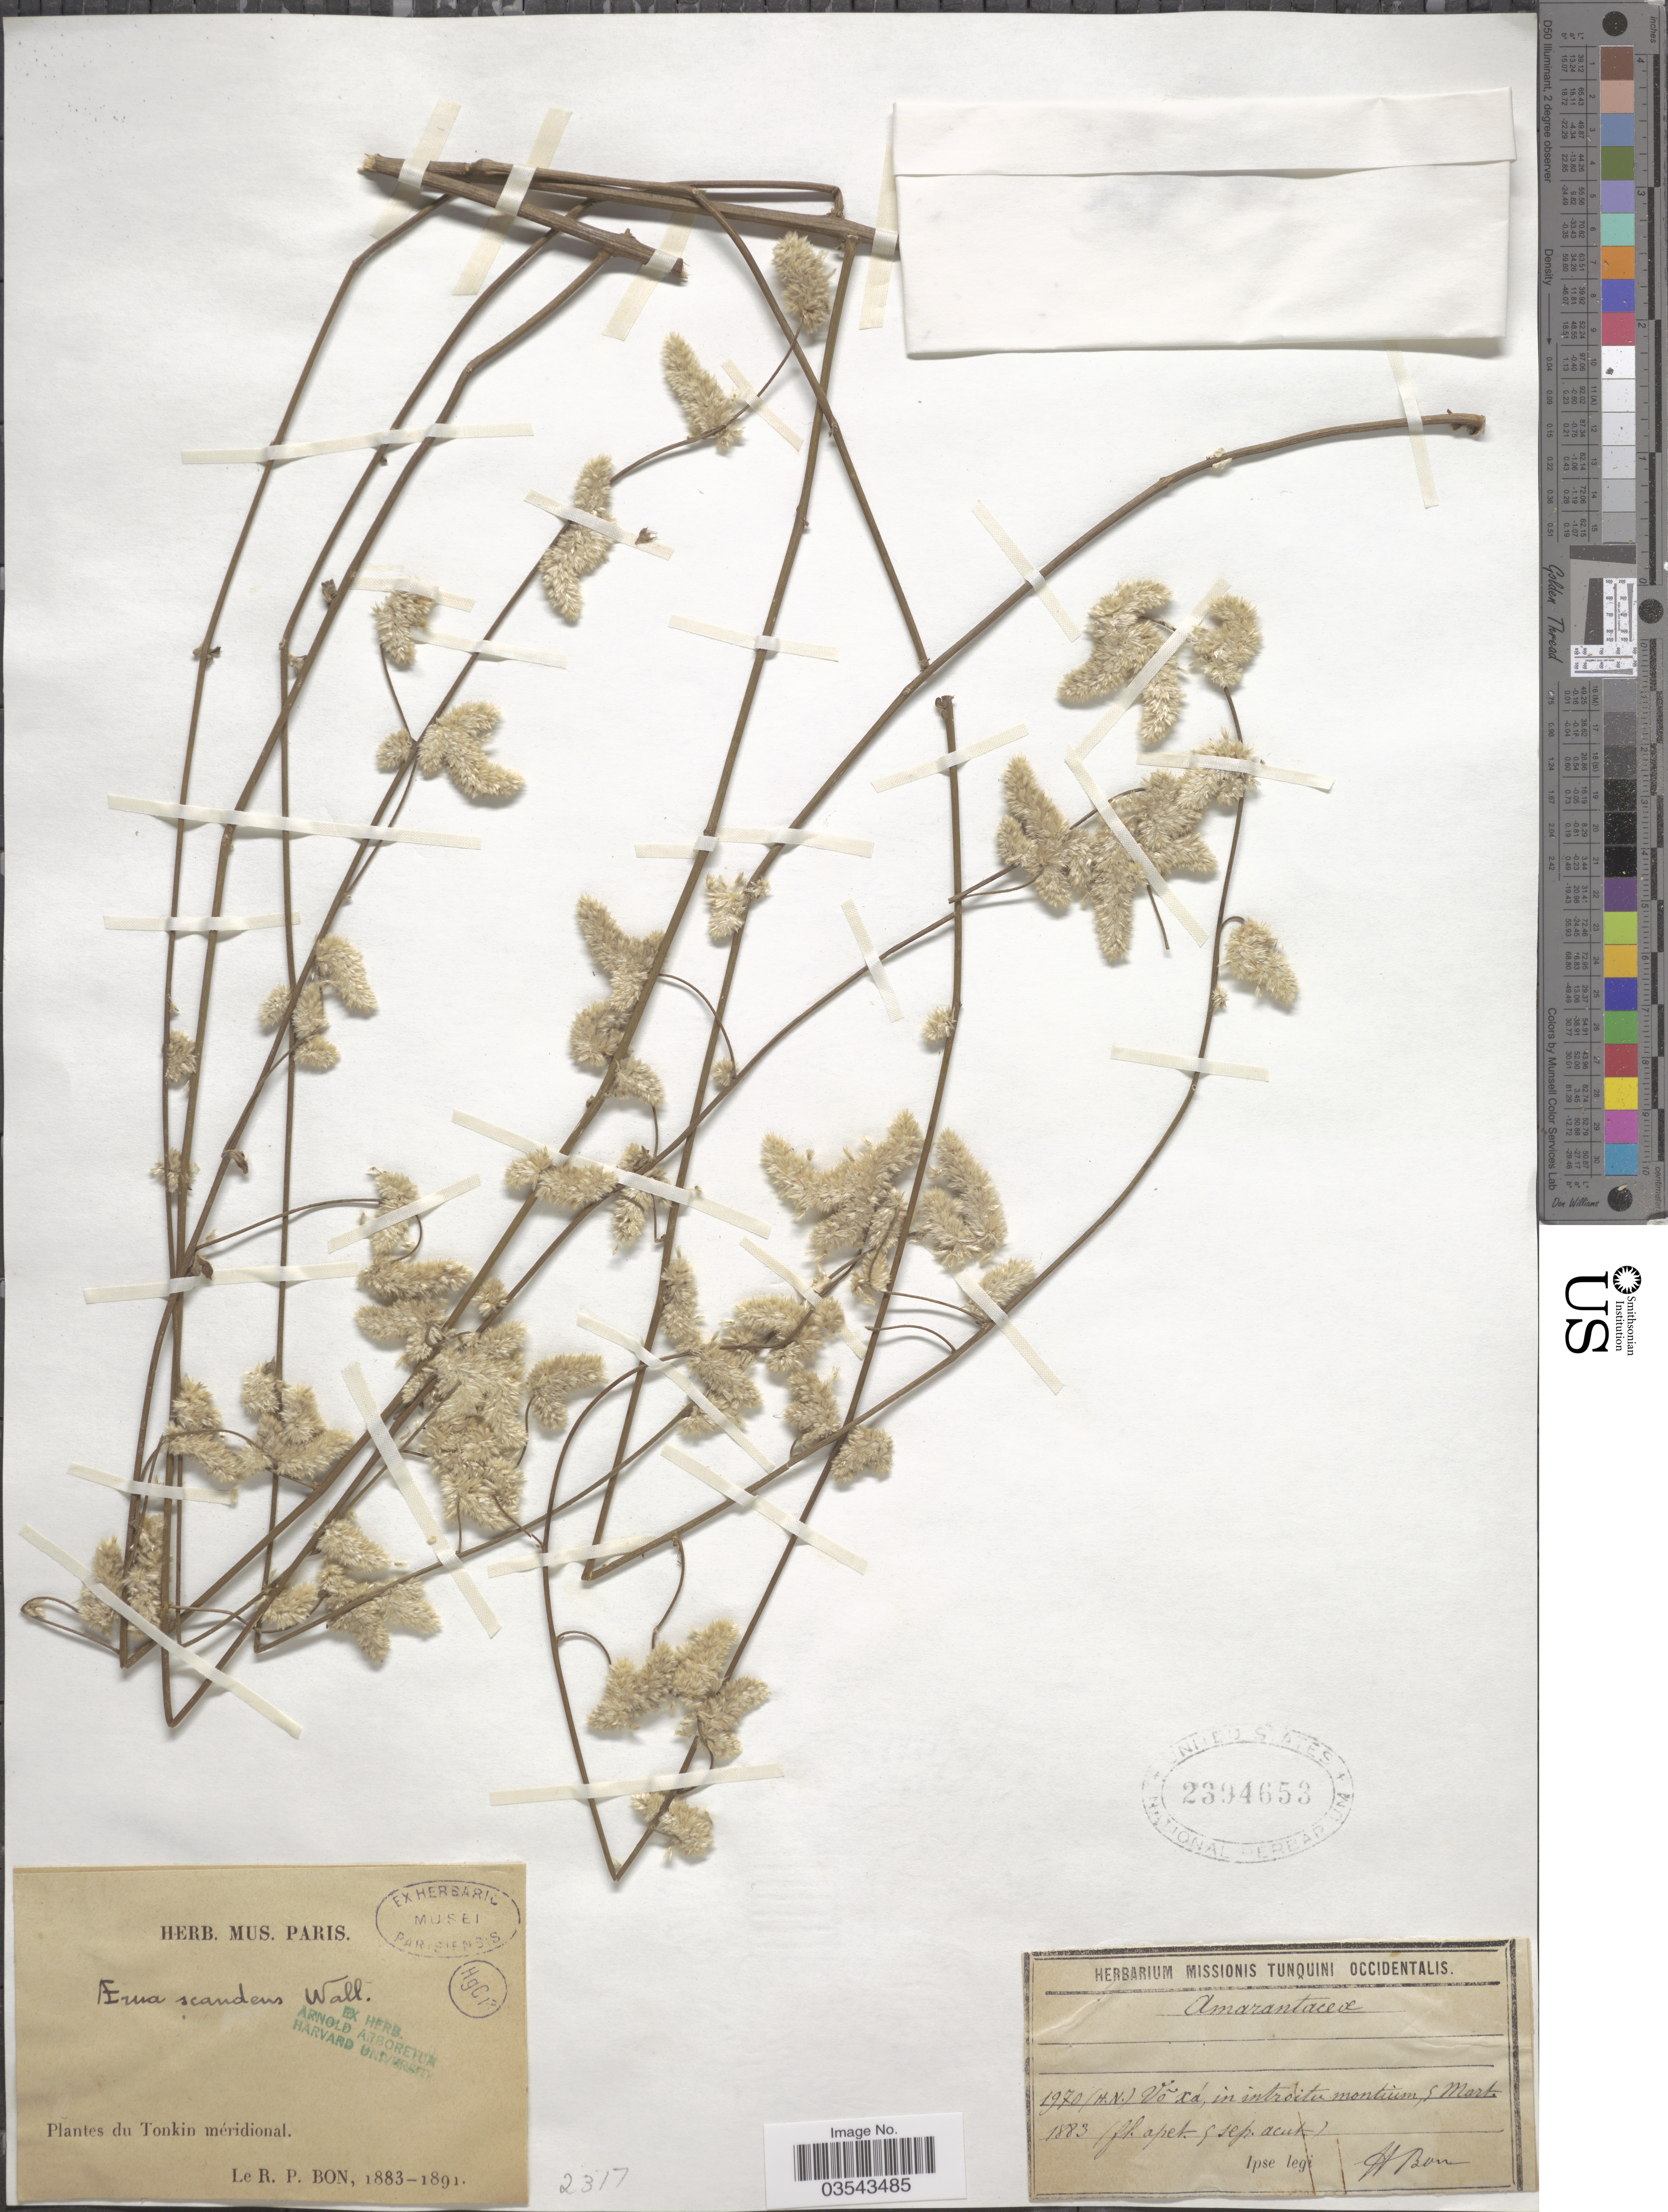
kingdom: Plantae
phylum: Tracheophyta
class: Magnoliopsida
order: Caryophyllales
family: Amaranthaceae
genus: Ouret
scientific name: Ouret sanguinolenta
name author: (L.) Kuntze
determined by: Strong, Mark T., (BOT), Smithsonian Institution - National Museum of Natural History (UNITED STATES)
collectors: R. Bon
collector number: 1970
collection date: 1883-03-09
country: Vietnam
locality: Tonkin méridional.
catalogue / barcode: US 2394653